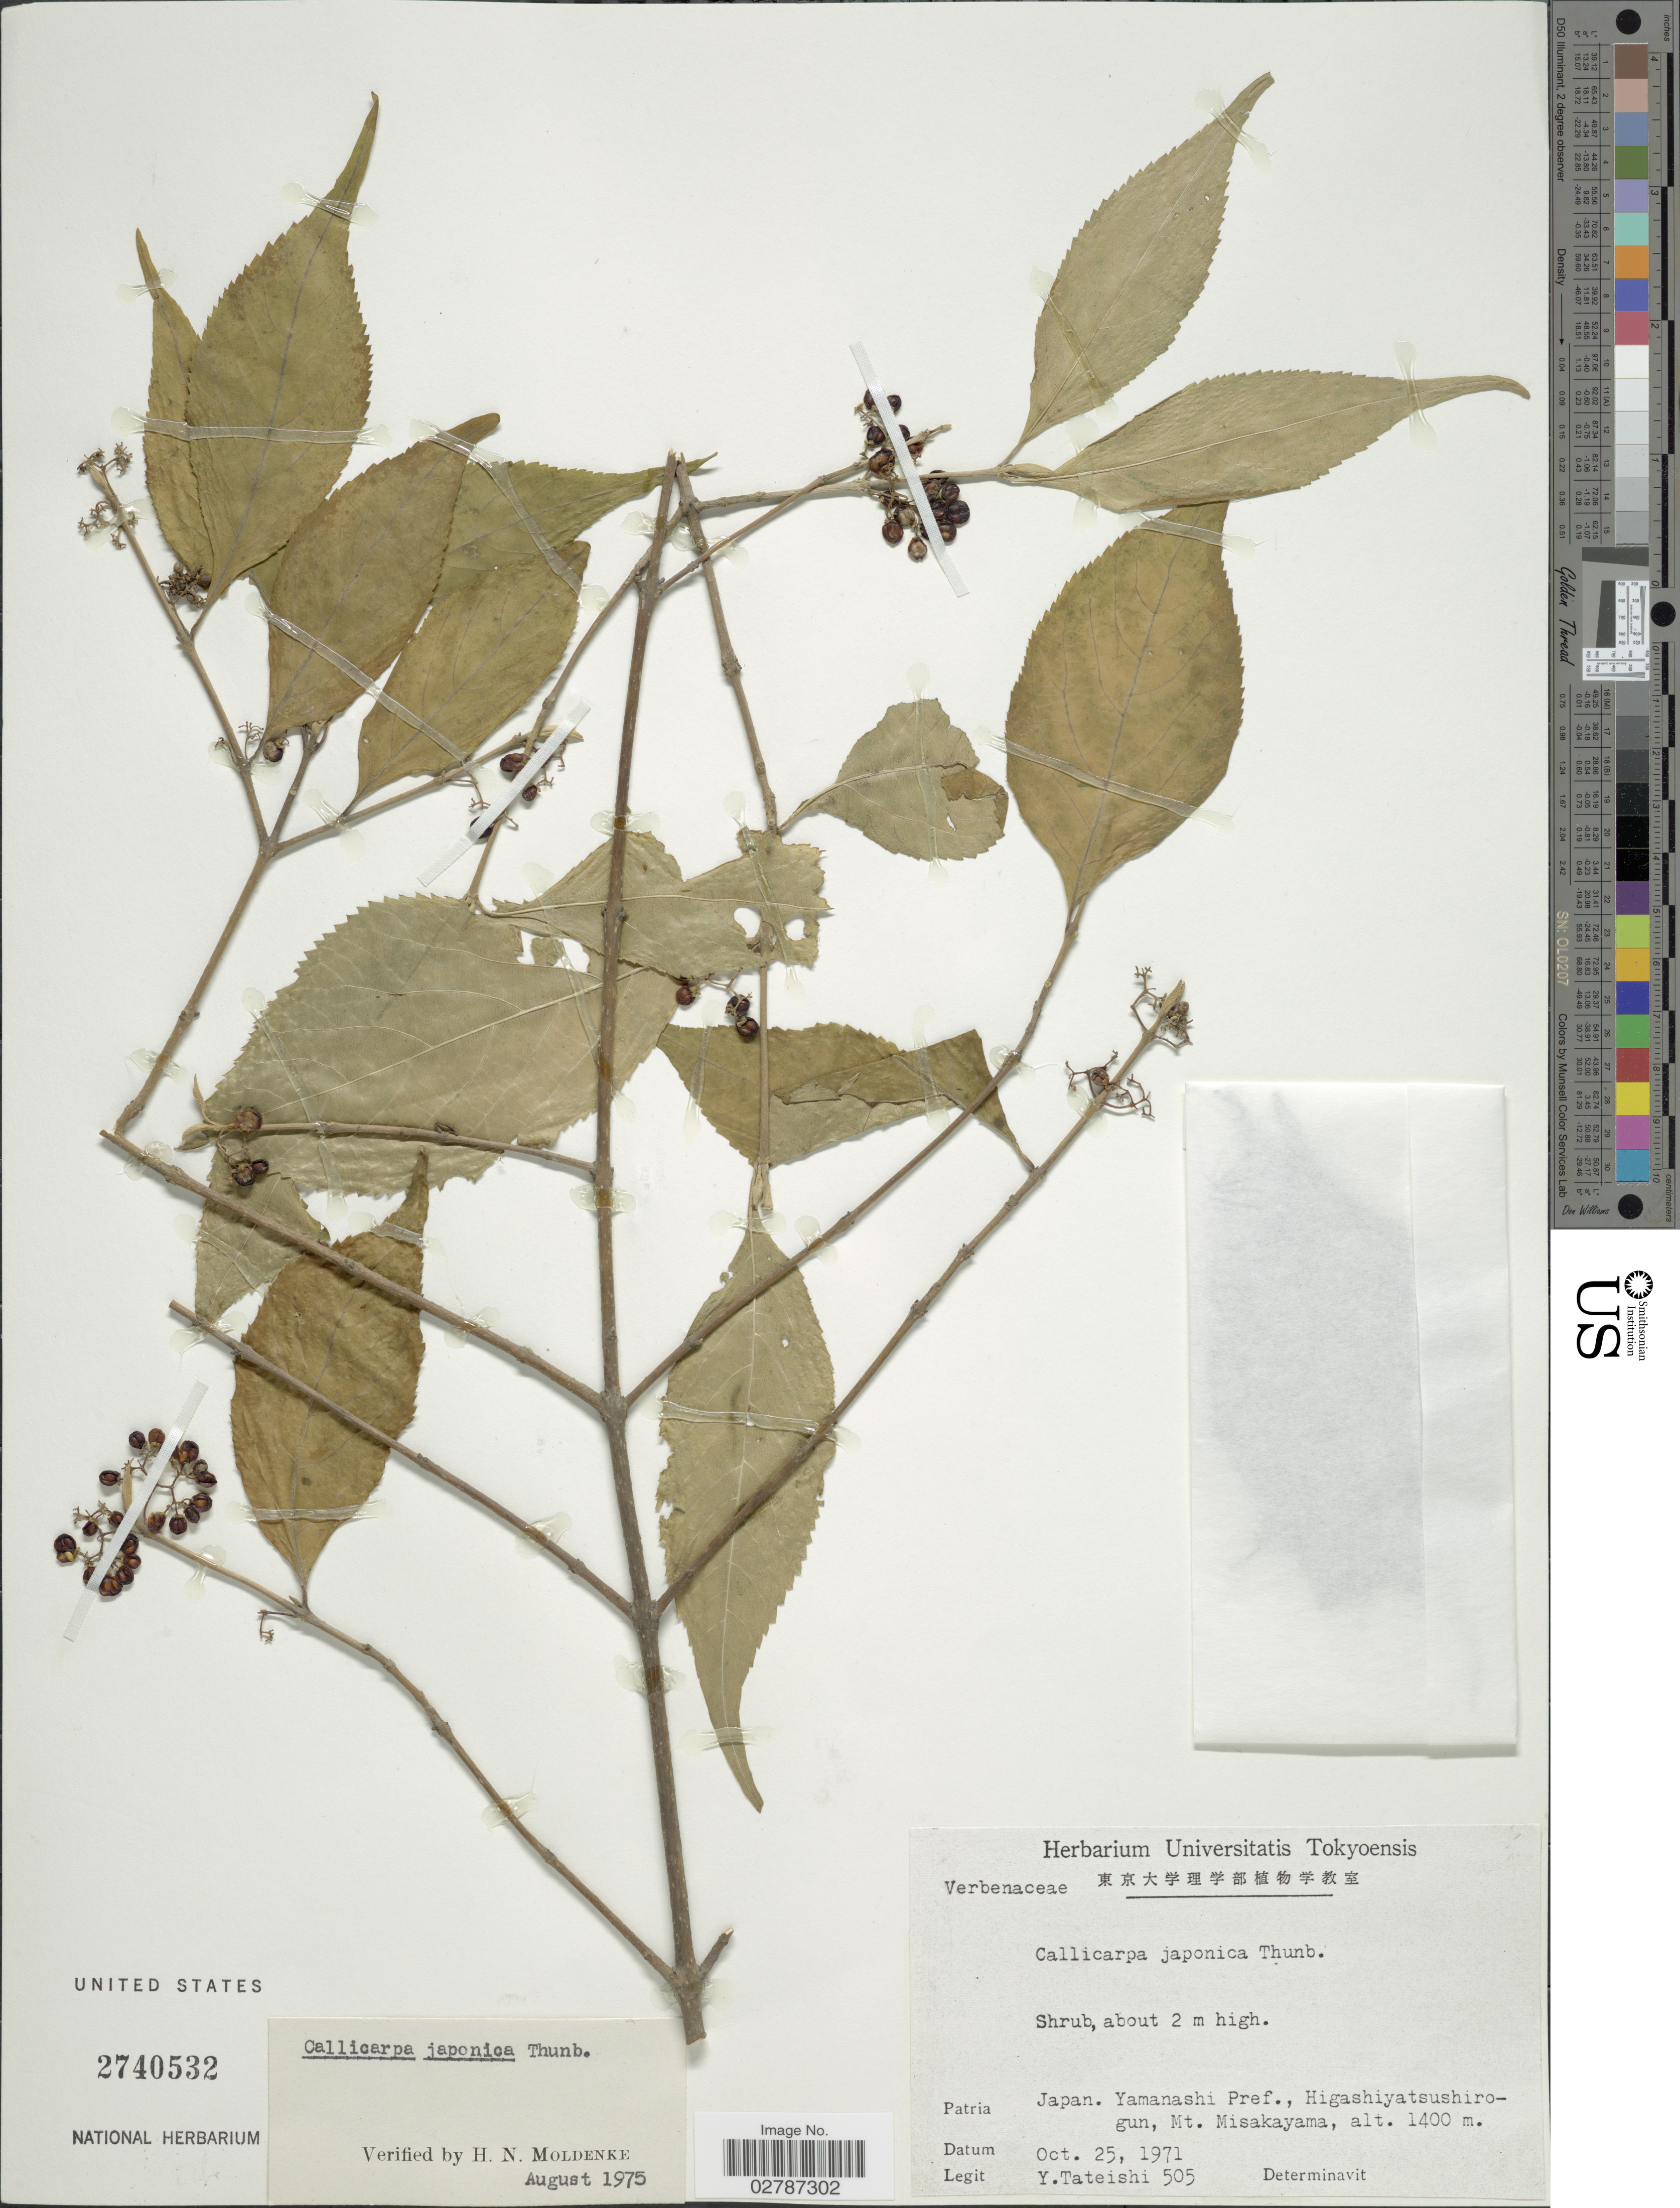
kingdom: Plantae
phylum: Tracheophyta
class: Magnoliopsida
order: Lamiales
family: Lamiaceae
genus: Callicarpa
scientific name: Callicarpa japonica var. japonica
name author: Thunb.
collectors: Y. Tateishi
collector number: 505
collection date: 1971-10-25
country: Japan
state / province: Yamanasi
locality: Yamanashi Pref., Higashiyatsushiro-gun, Mt. Misakayama.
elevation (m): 1400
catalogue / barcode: US 2740532